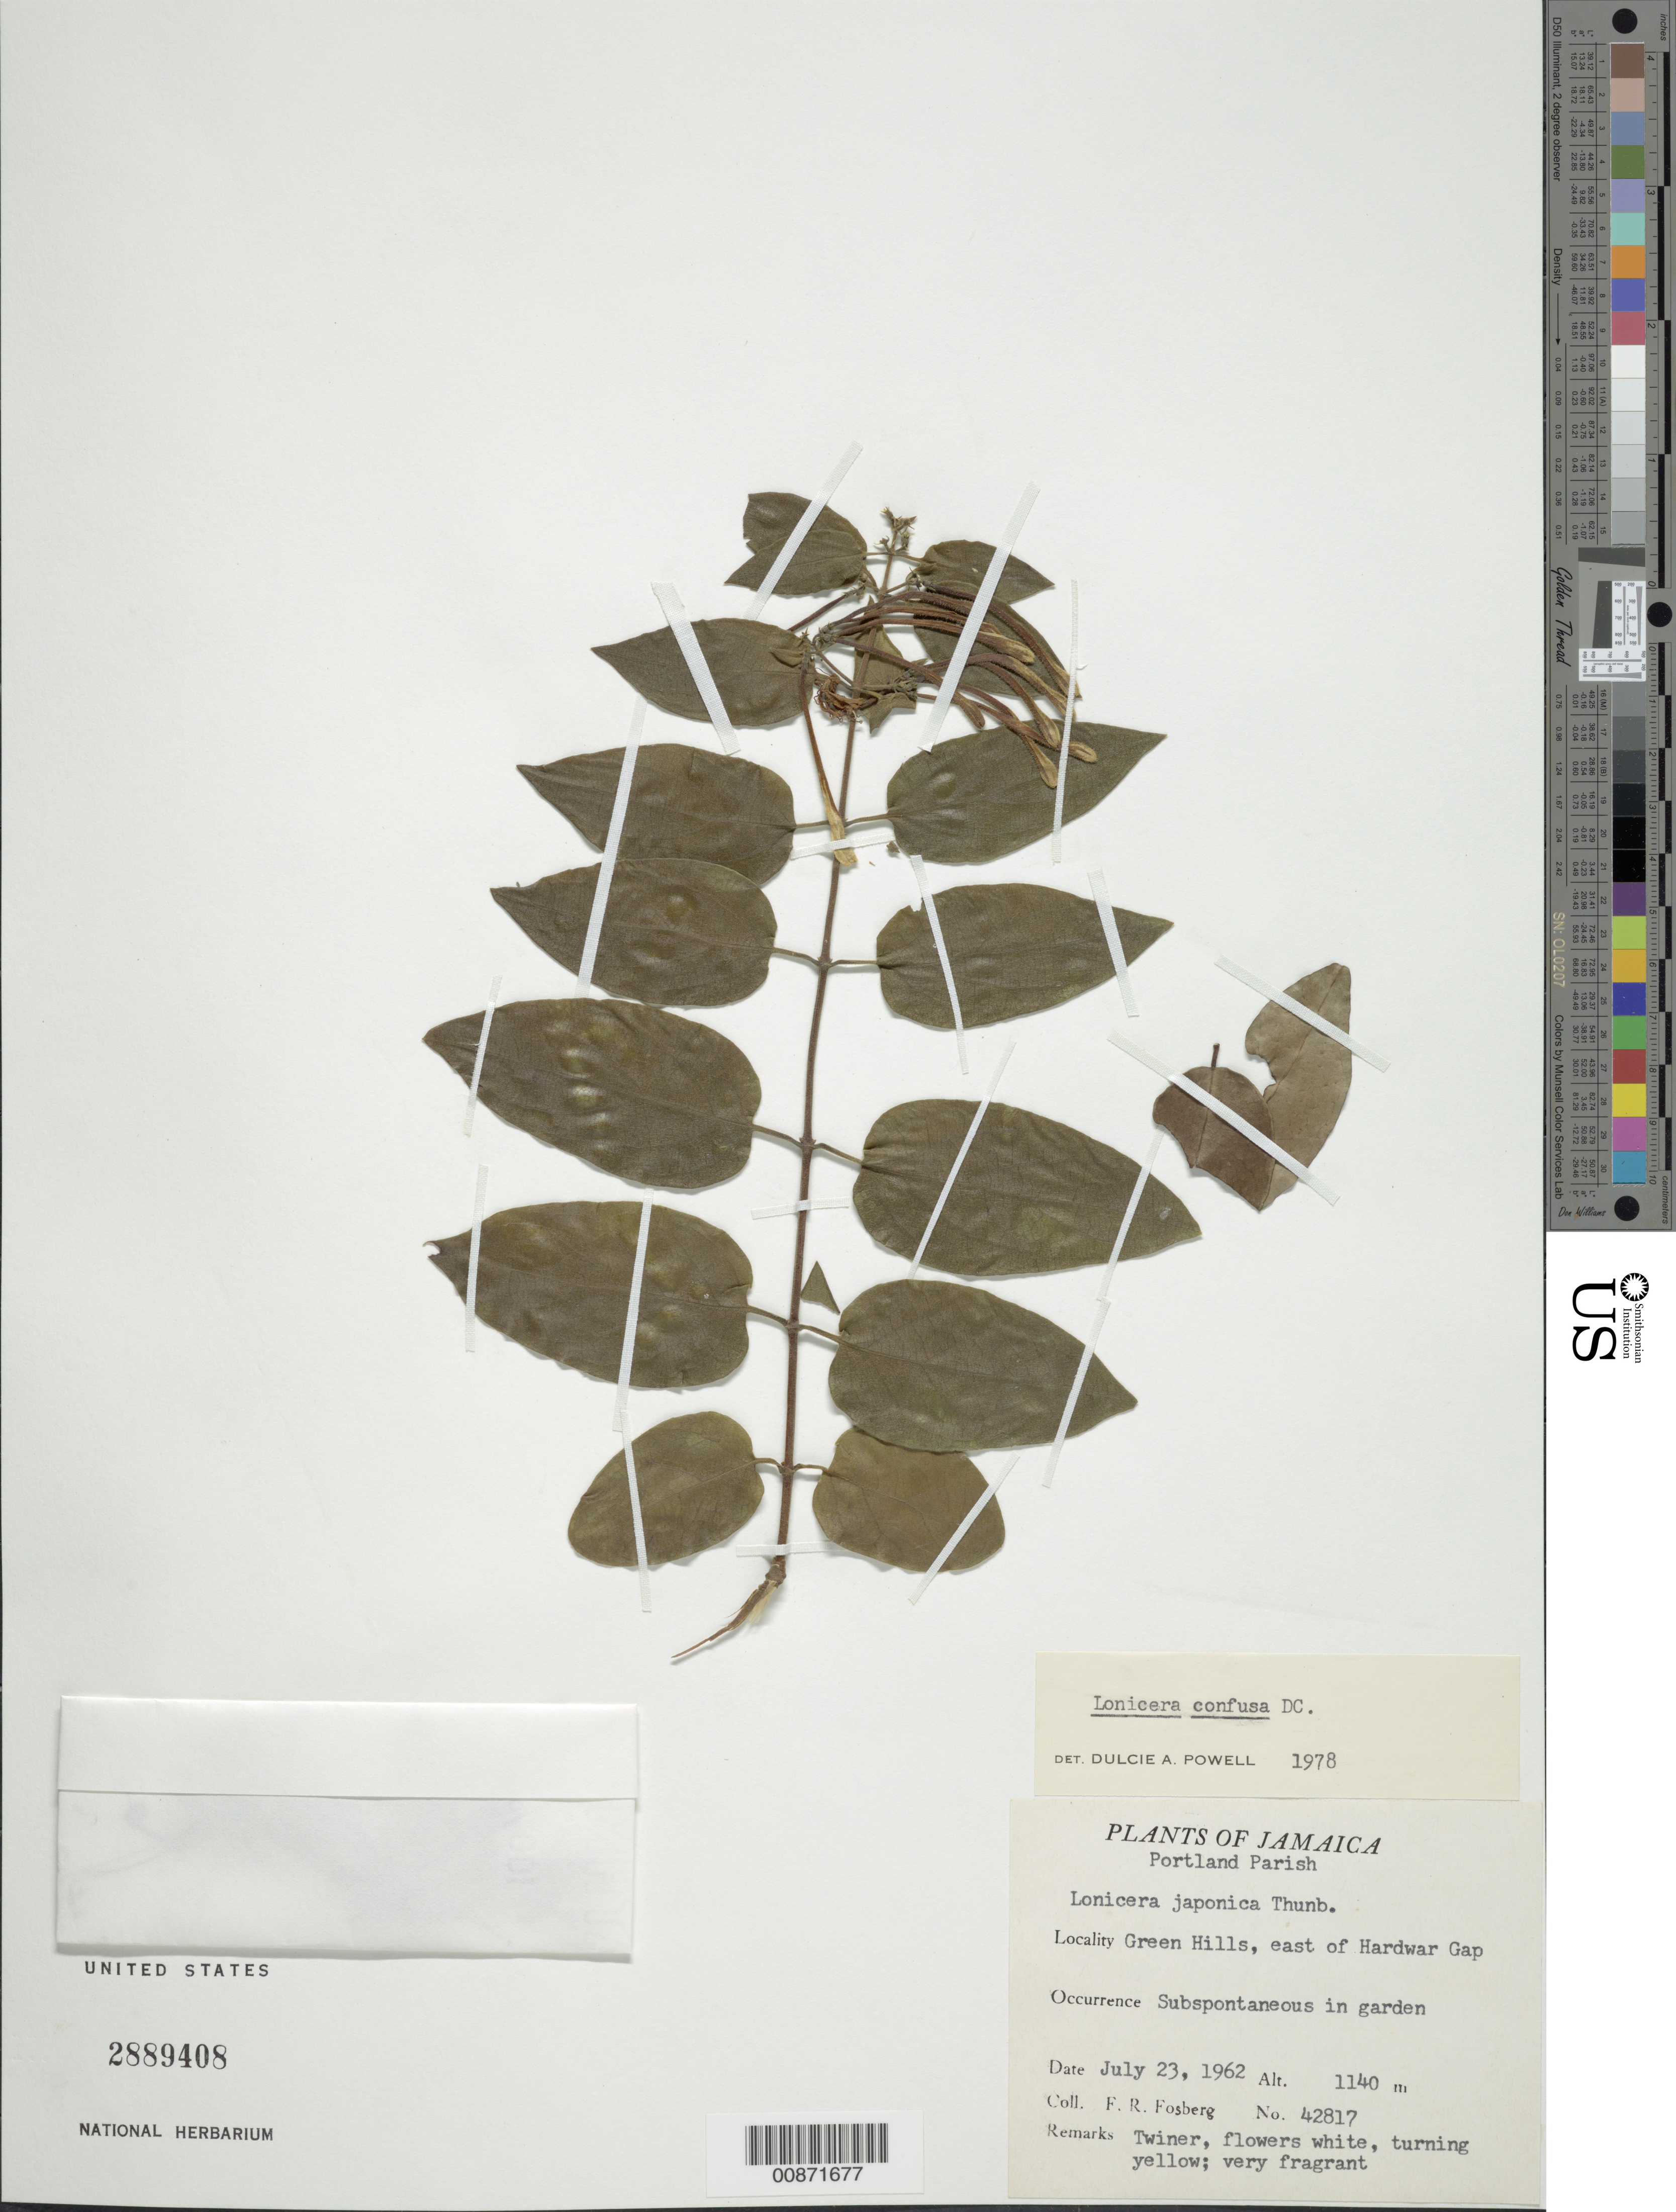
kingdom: Plantae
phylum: Tracheophyta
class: Magnoliopsida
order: Dipsacales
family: Caprifoliaceae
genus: Lonicera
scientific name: Lonicera japonica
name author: Thunb.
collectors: F. R. Fosberg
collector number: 42817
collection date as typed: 23 Jul 1962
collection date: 1962-07-23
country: Jamaica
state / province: Portland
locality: Green Hills, east of Hardwar Gap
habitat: In garden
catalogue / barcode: US 2889408